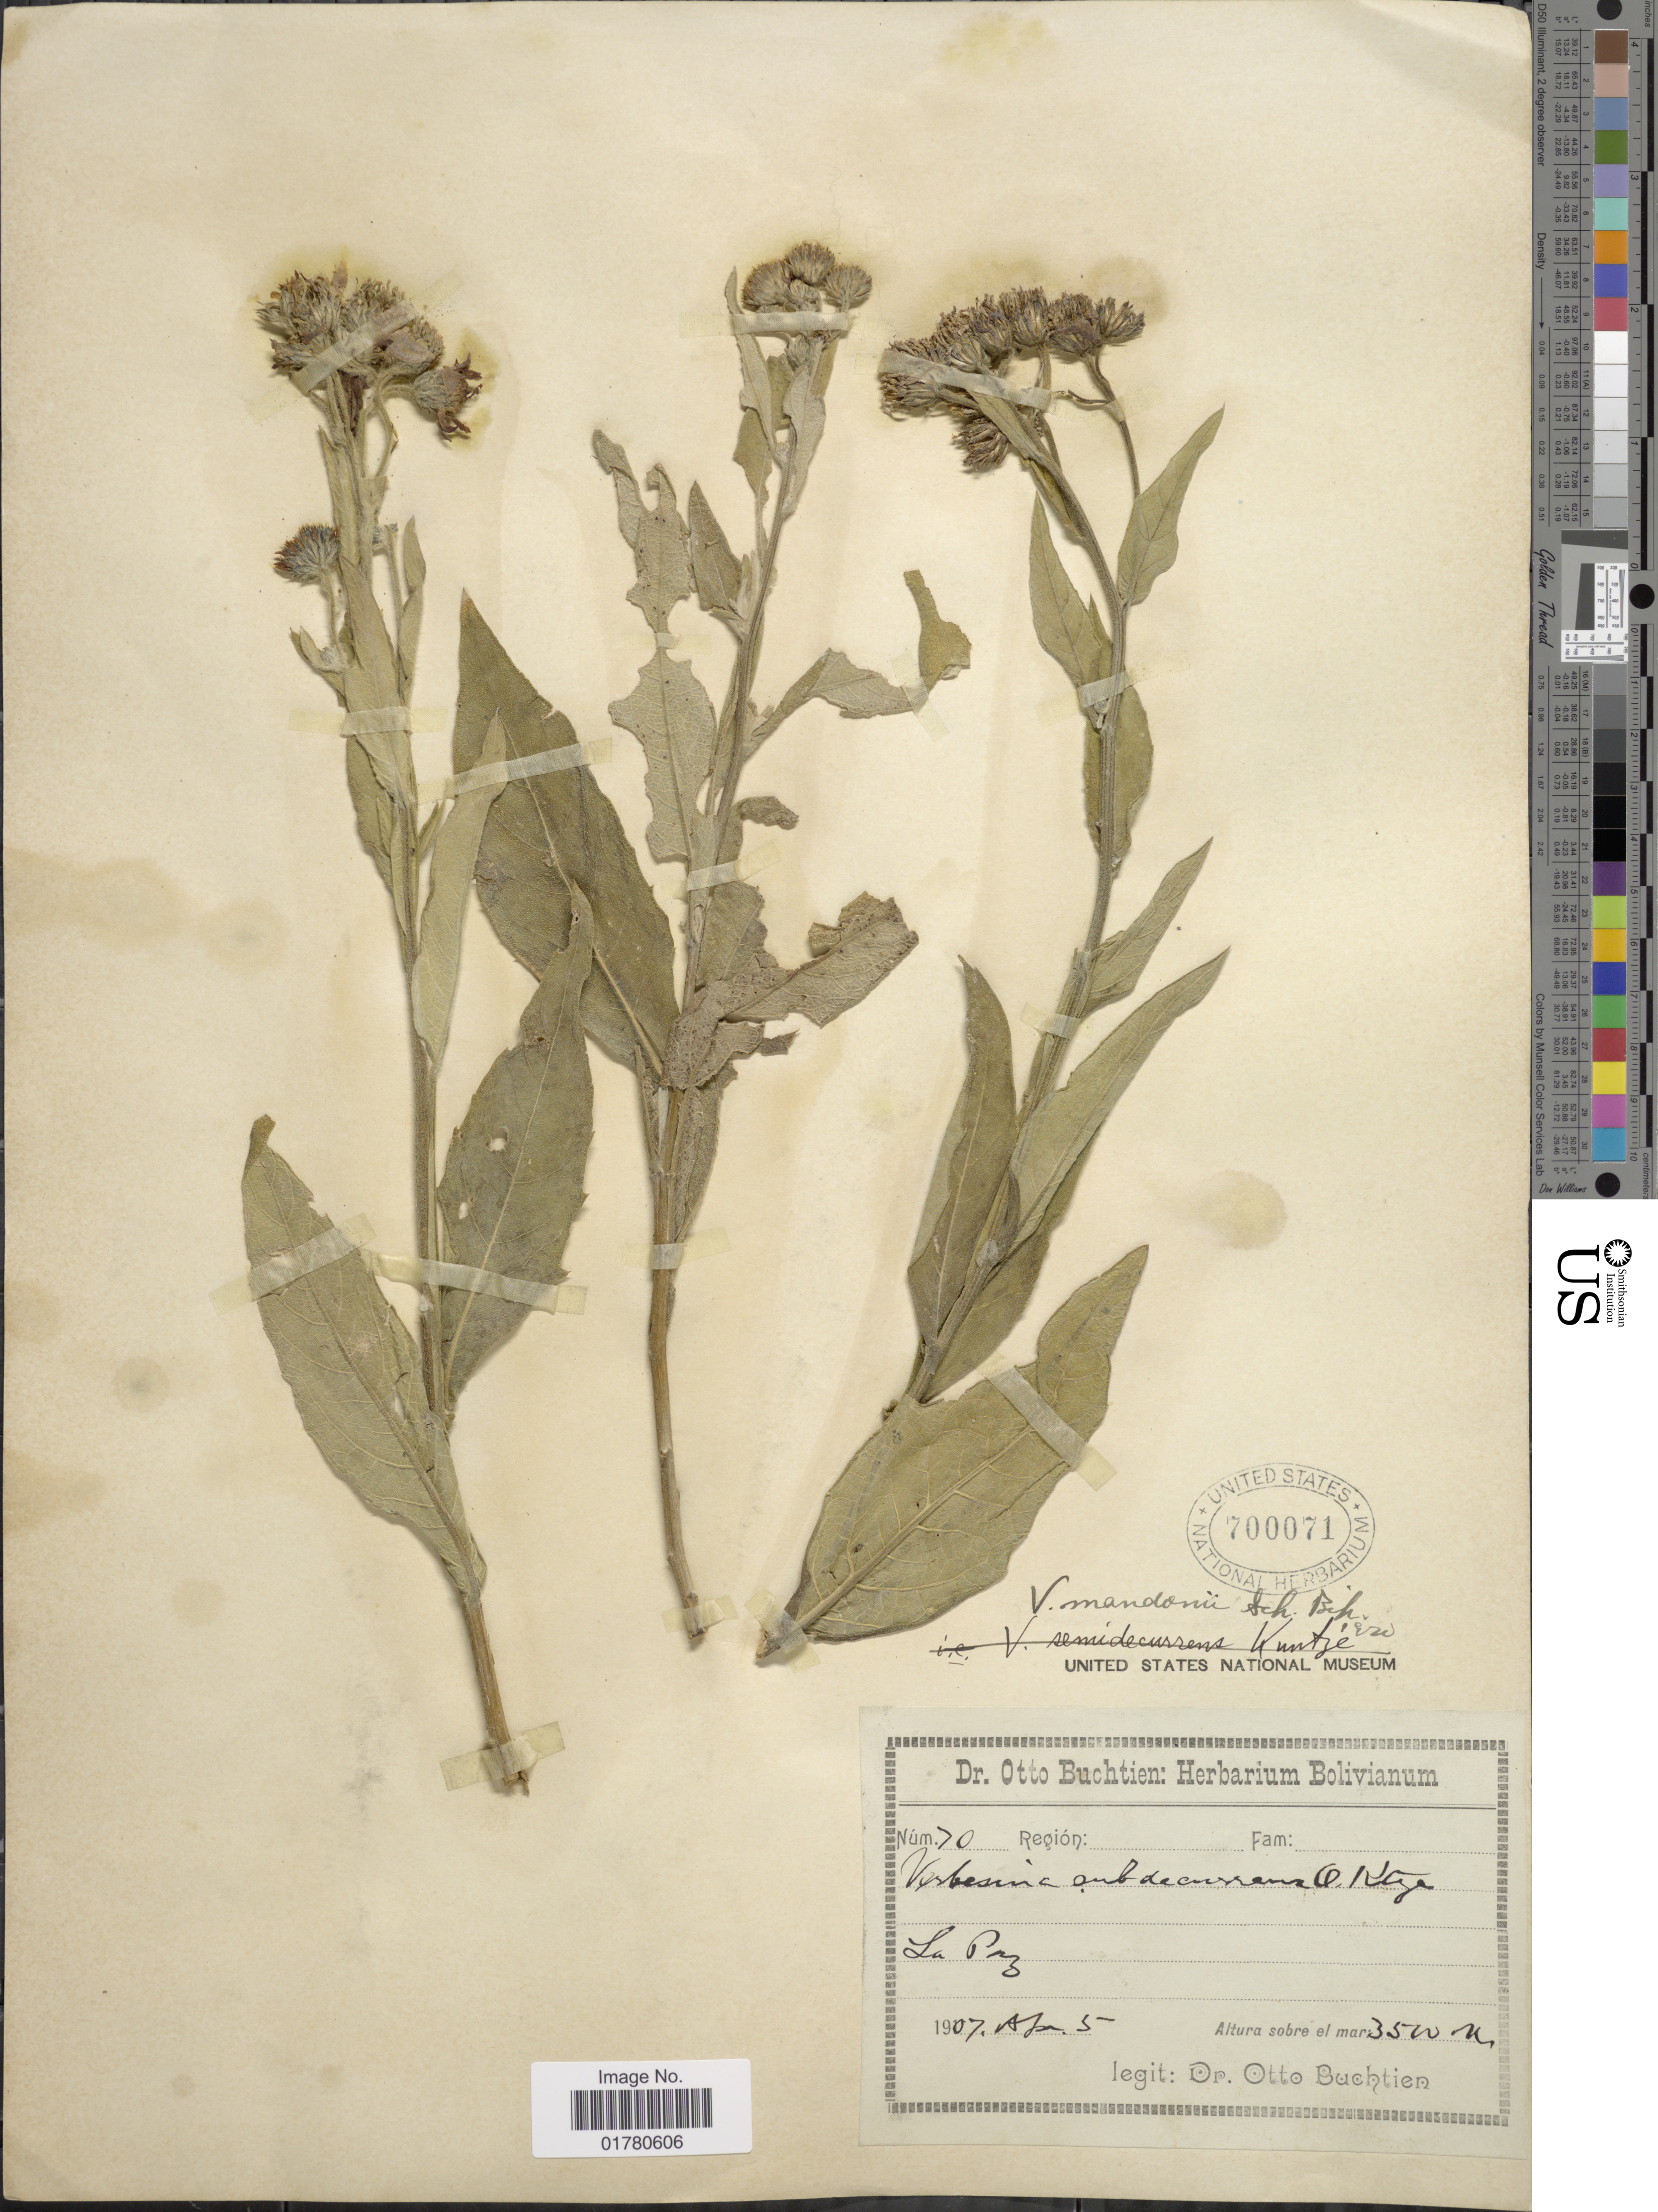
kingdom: Plantae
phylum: Tracheophyta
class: Magnoliopsida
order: Asterales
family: Asteraceae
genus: Verbesina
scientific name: Verbesina boliviana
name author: Klatt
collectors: O. Buchtien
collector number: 70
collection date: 1907-04-05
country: Bolivia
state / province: La Paz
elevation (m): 3500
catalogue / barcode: US 700071